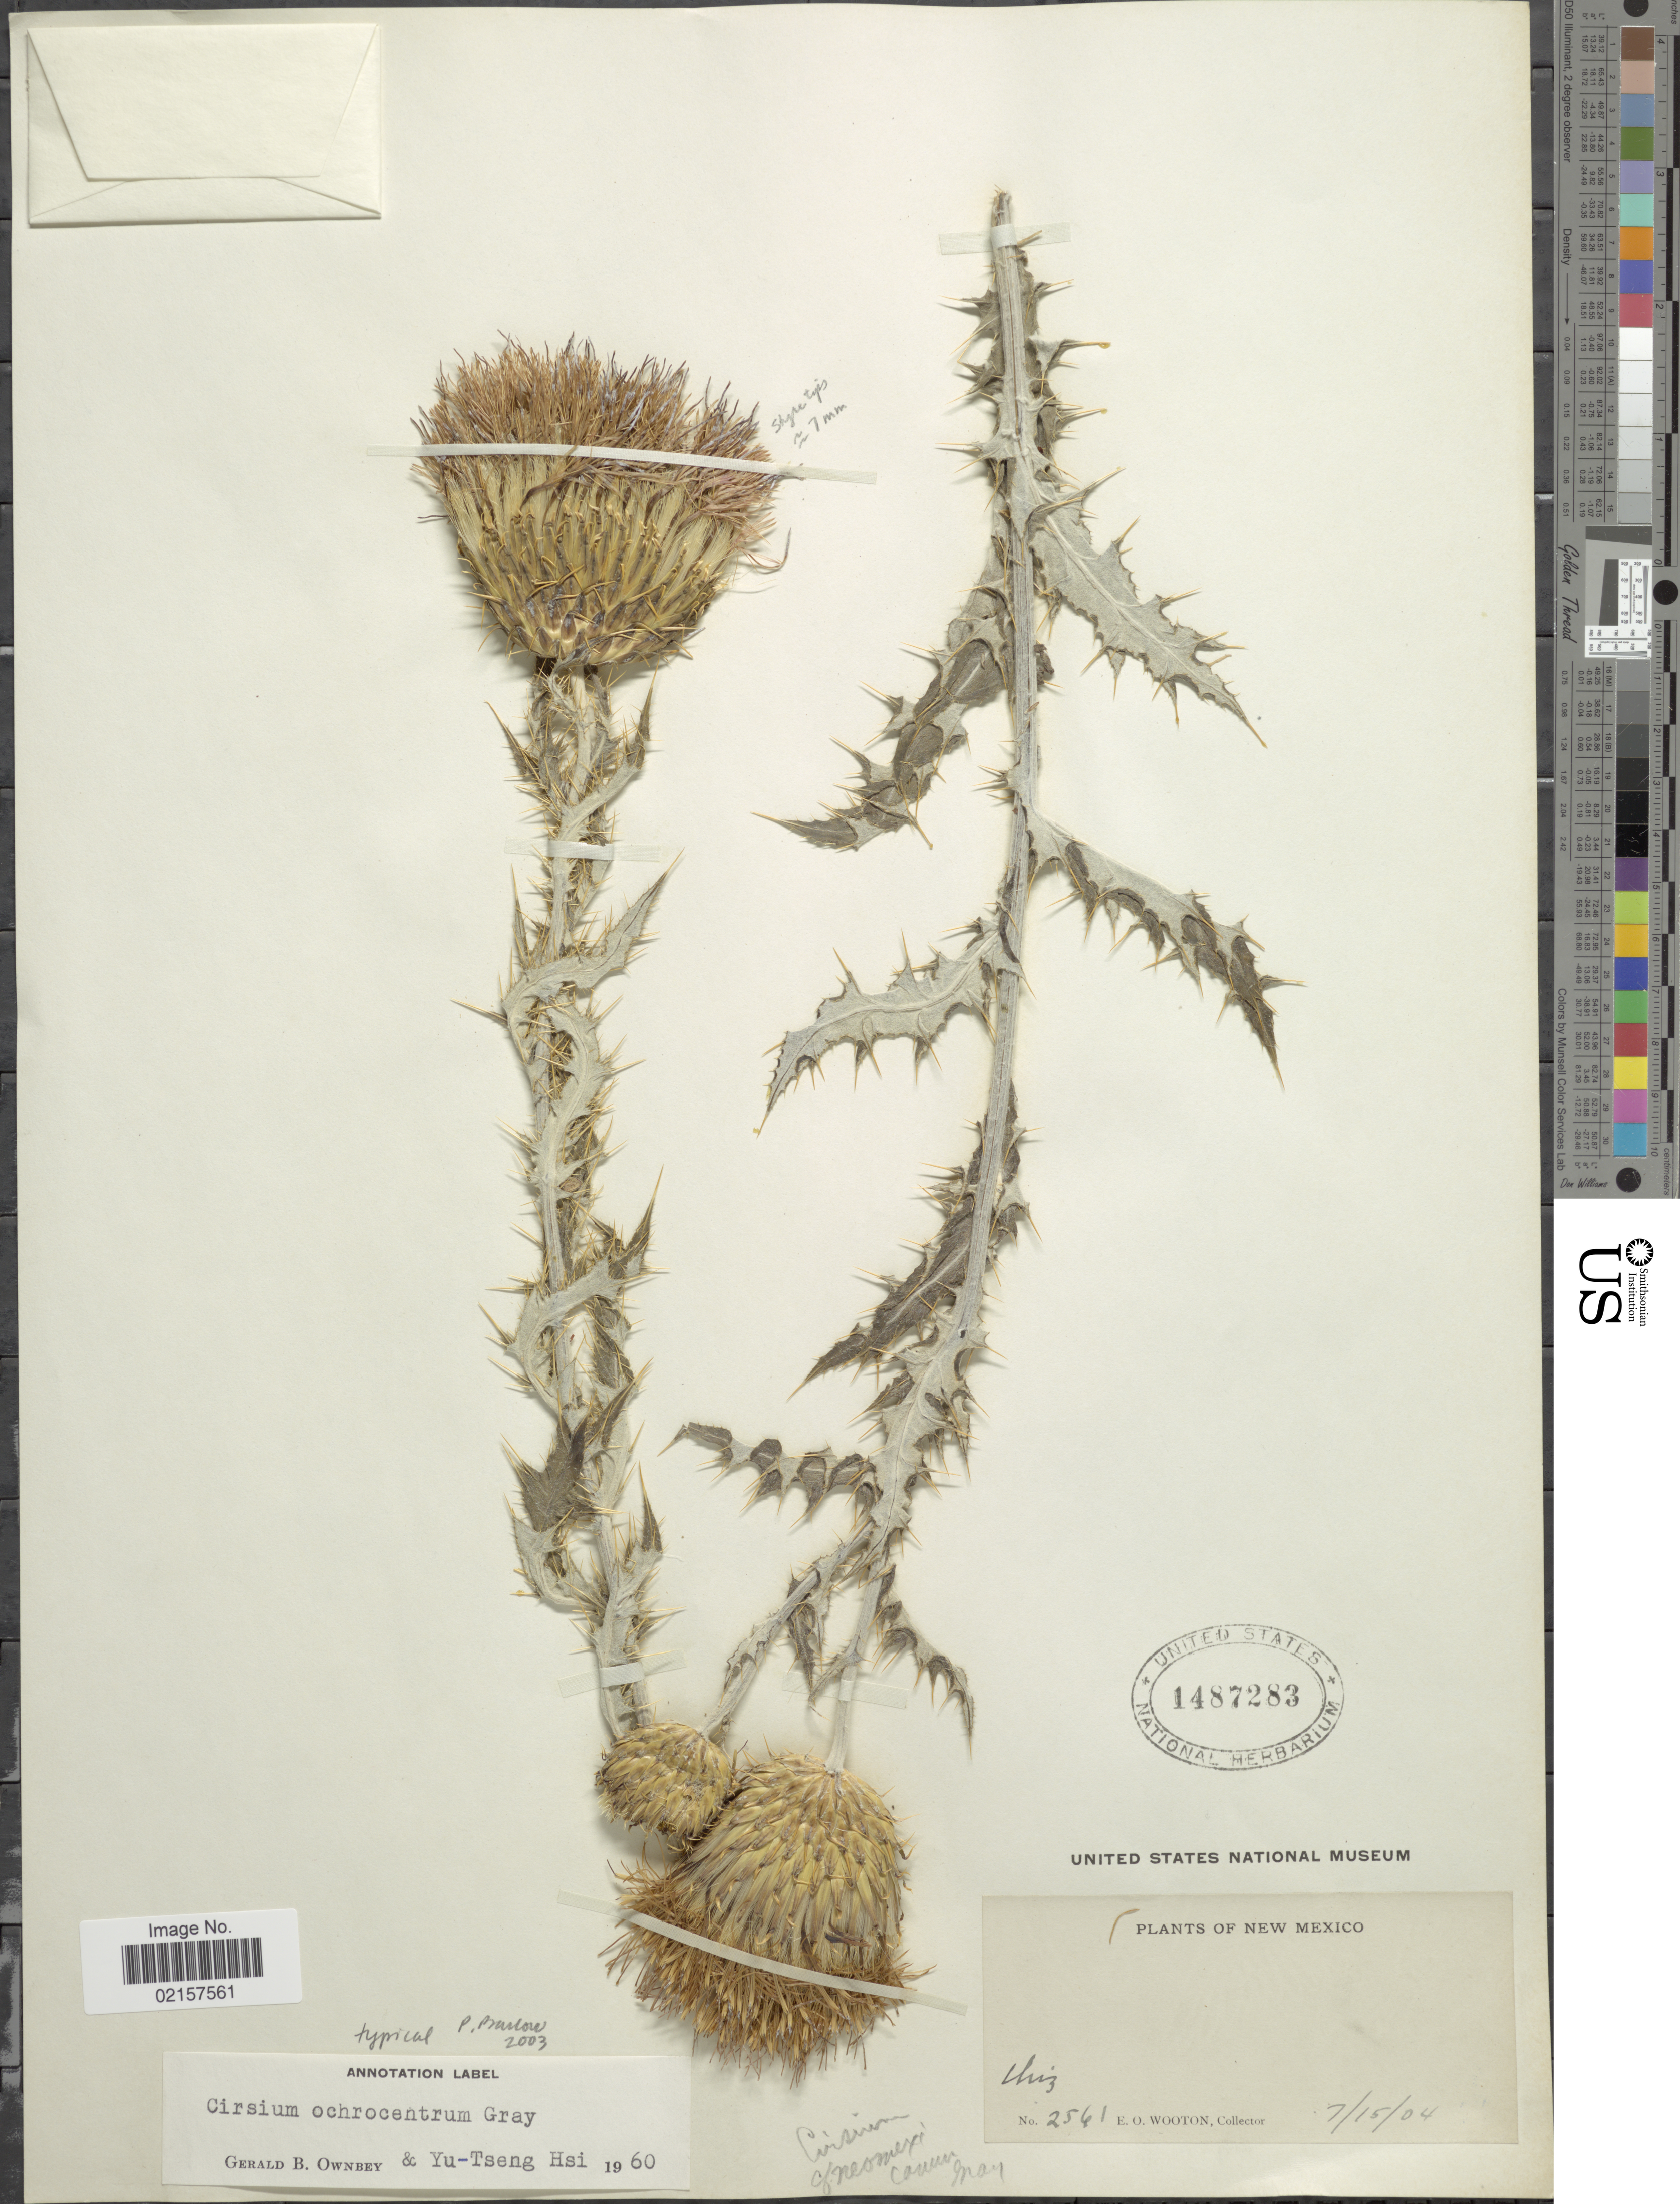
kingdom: Plantae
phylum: Tracheophyta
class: Magnoliopsida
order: Asterales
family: Asteraceae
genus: Cirsium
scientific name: Cirsium ochrocentrum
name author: A. Gray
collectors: E. O. Wooton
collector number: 2561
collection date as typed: Transcribed d/m/y: 15/7/4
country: United States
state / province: New Mexico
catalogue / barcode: US 1487283